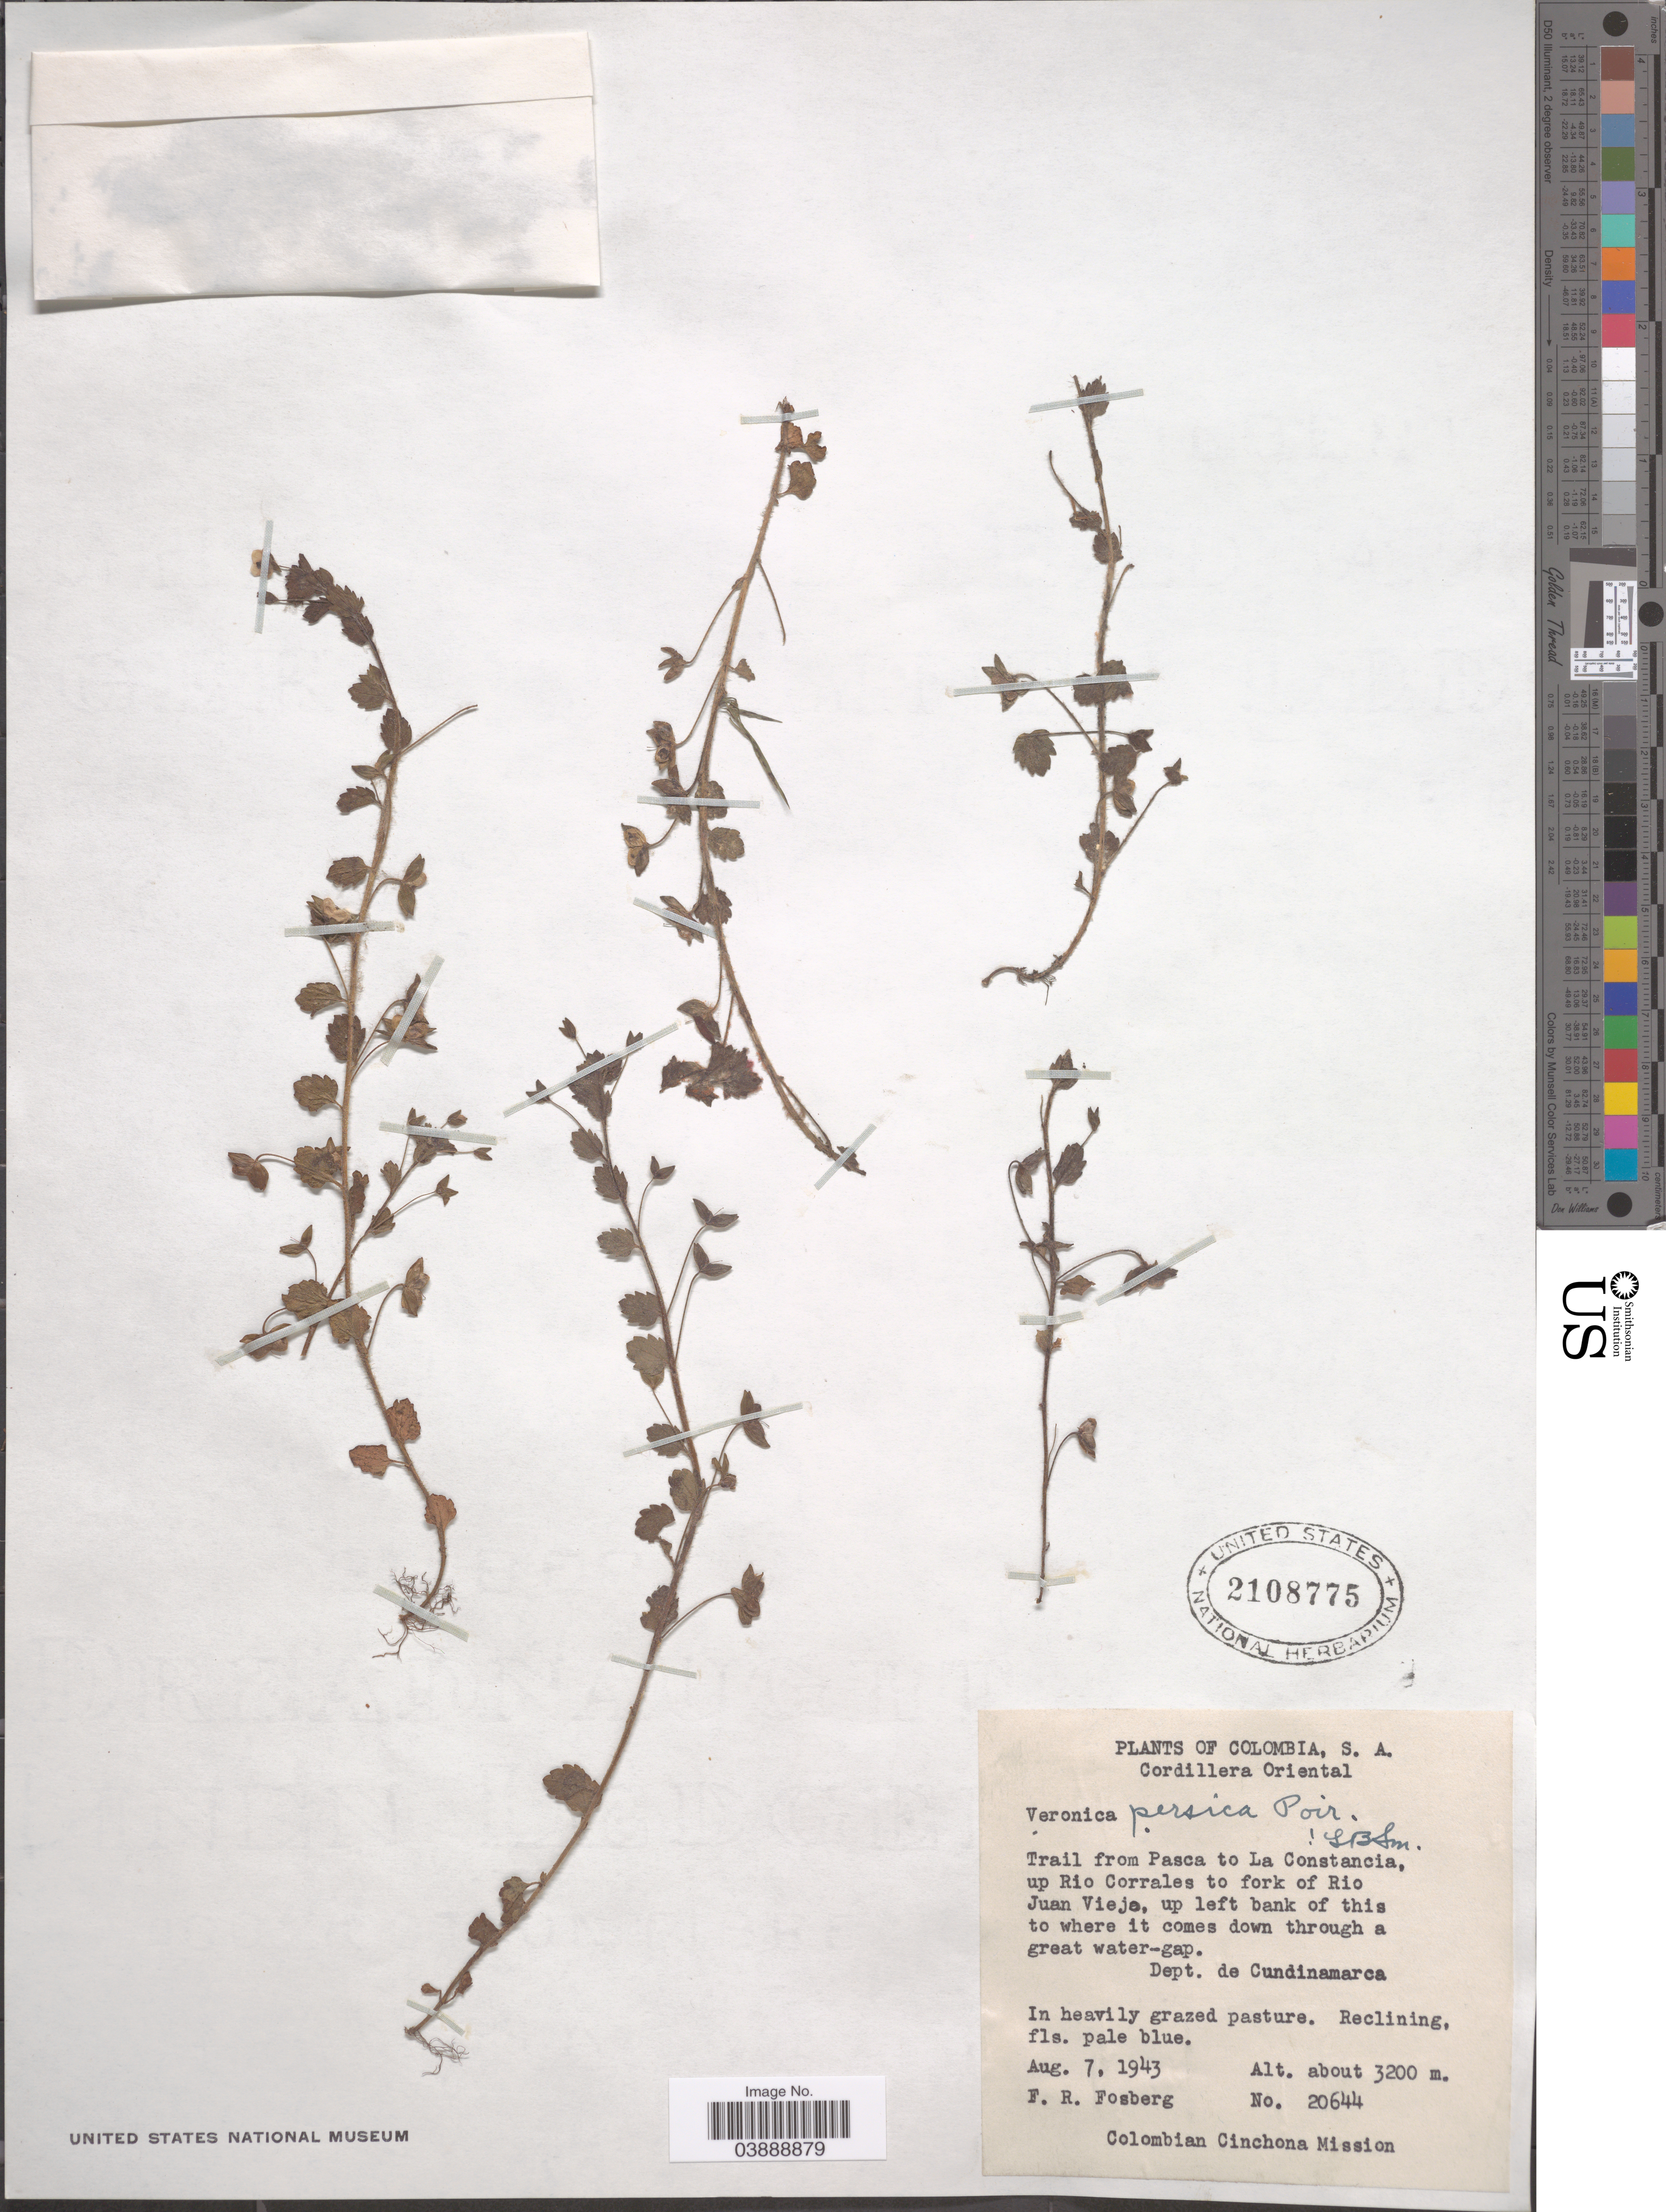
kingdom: Plantae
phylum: Tracheophyta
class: Magnoliopsida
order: Lamiales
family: Plantaginaceae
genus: Veronica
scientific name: Veronica persica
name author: Poir.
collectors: F. R. Fosberg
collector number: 20644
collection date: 1943-08-07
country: Colombia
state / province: Cundinamarca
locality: Cordillera Oriental. Trail from Pasca to La Constancia, up Rio Corrales to fork of Rio Juan Viejo, up left bank of this to where it comes down through a great water-gap. Dept. de Cundinamarca.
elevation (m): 3200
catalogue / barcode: US 2108775